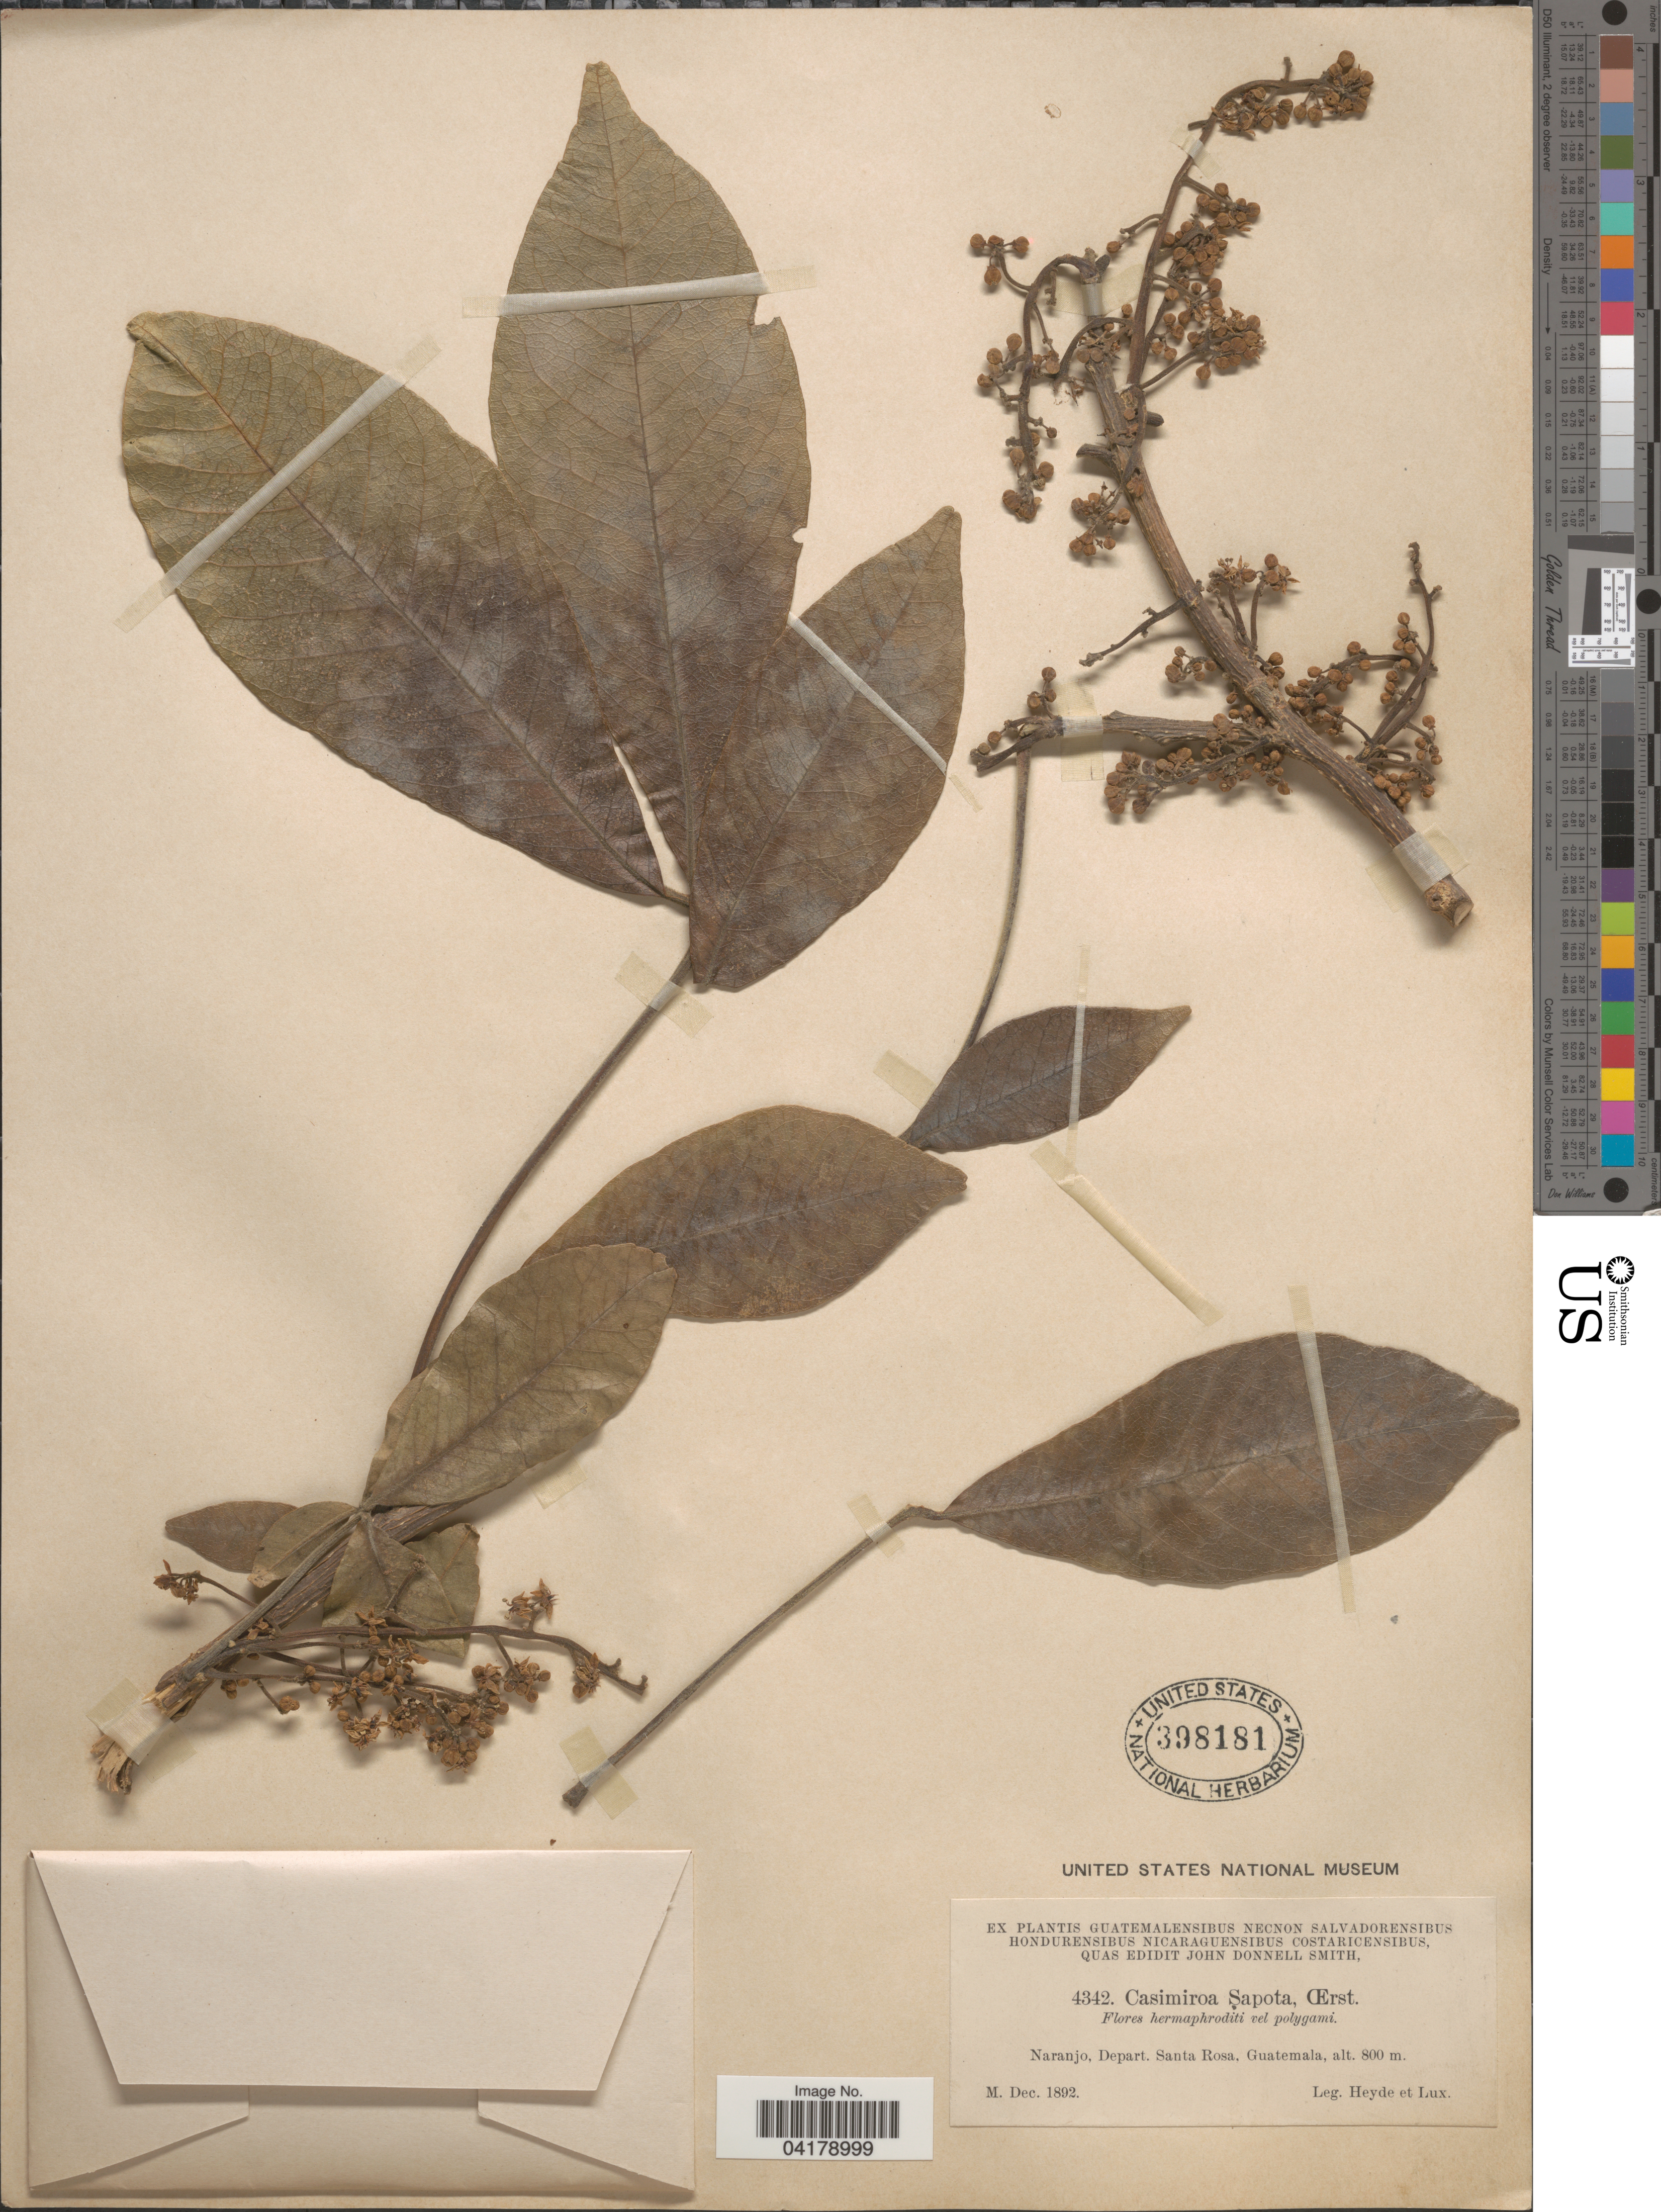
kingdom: Plantae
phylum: Tracheophyta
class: Magnoliopsida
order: Sapindales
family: Rutaceae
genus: Casimiroa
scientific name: Casimiroa sapota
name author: Oerst.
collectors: Heyde & Lux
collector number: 4342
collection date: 1892-12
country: Guatemala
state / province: Santa Rosa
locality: Naranjo, Depart. Santa Rosa.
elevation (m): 800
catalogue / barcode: US 398181